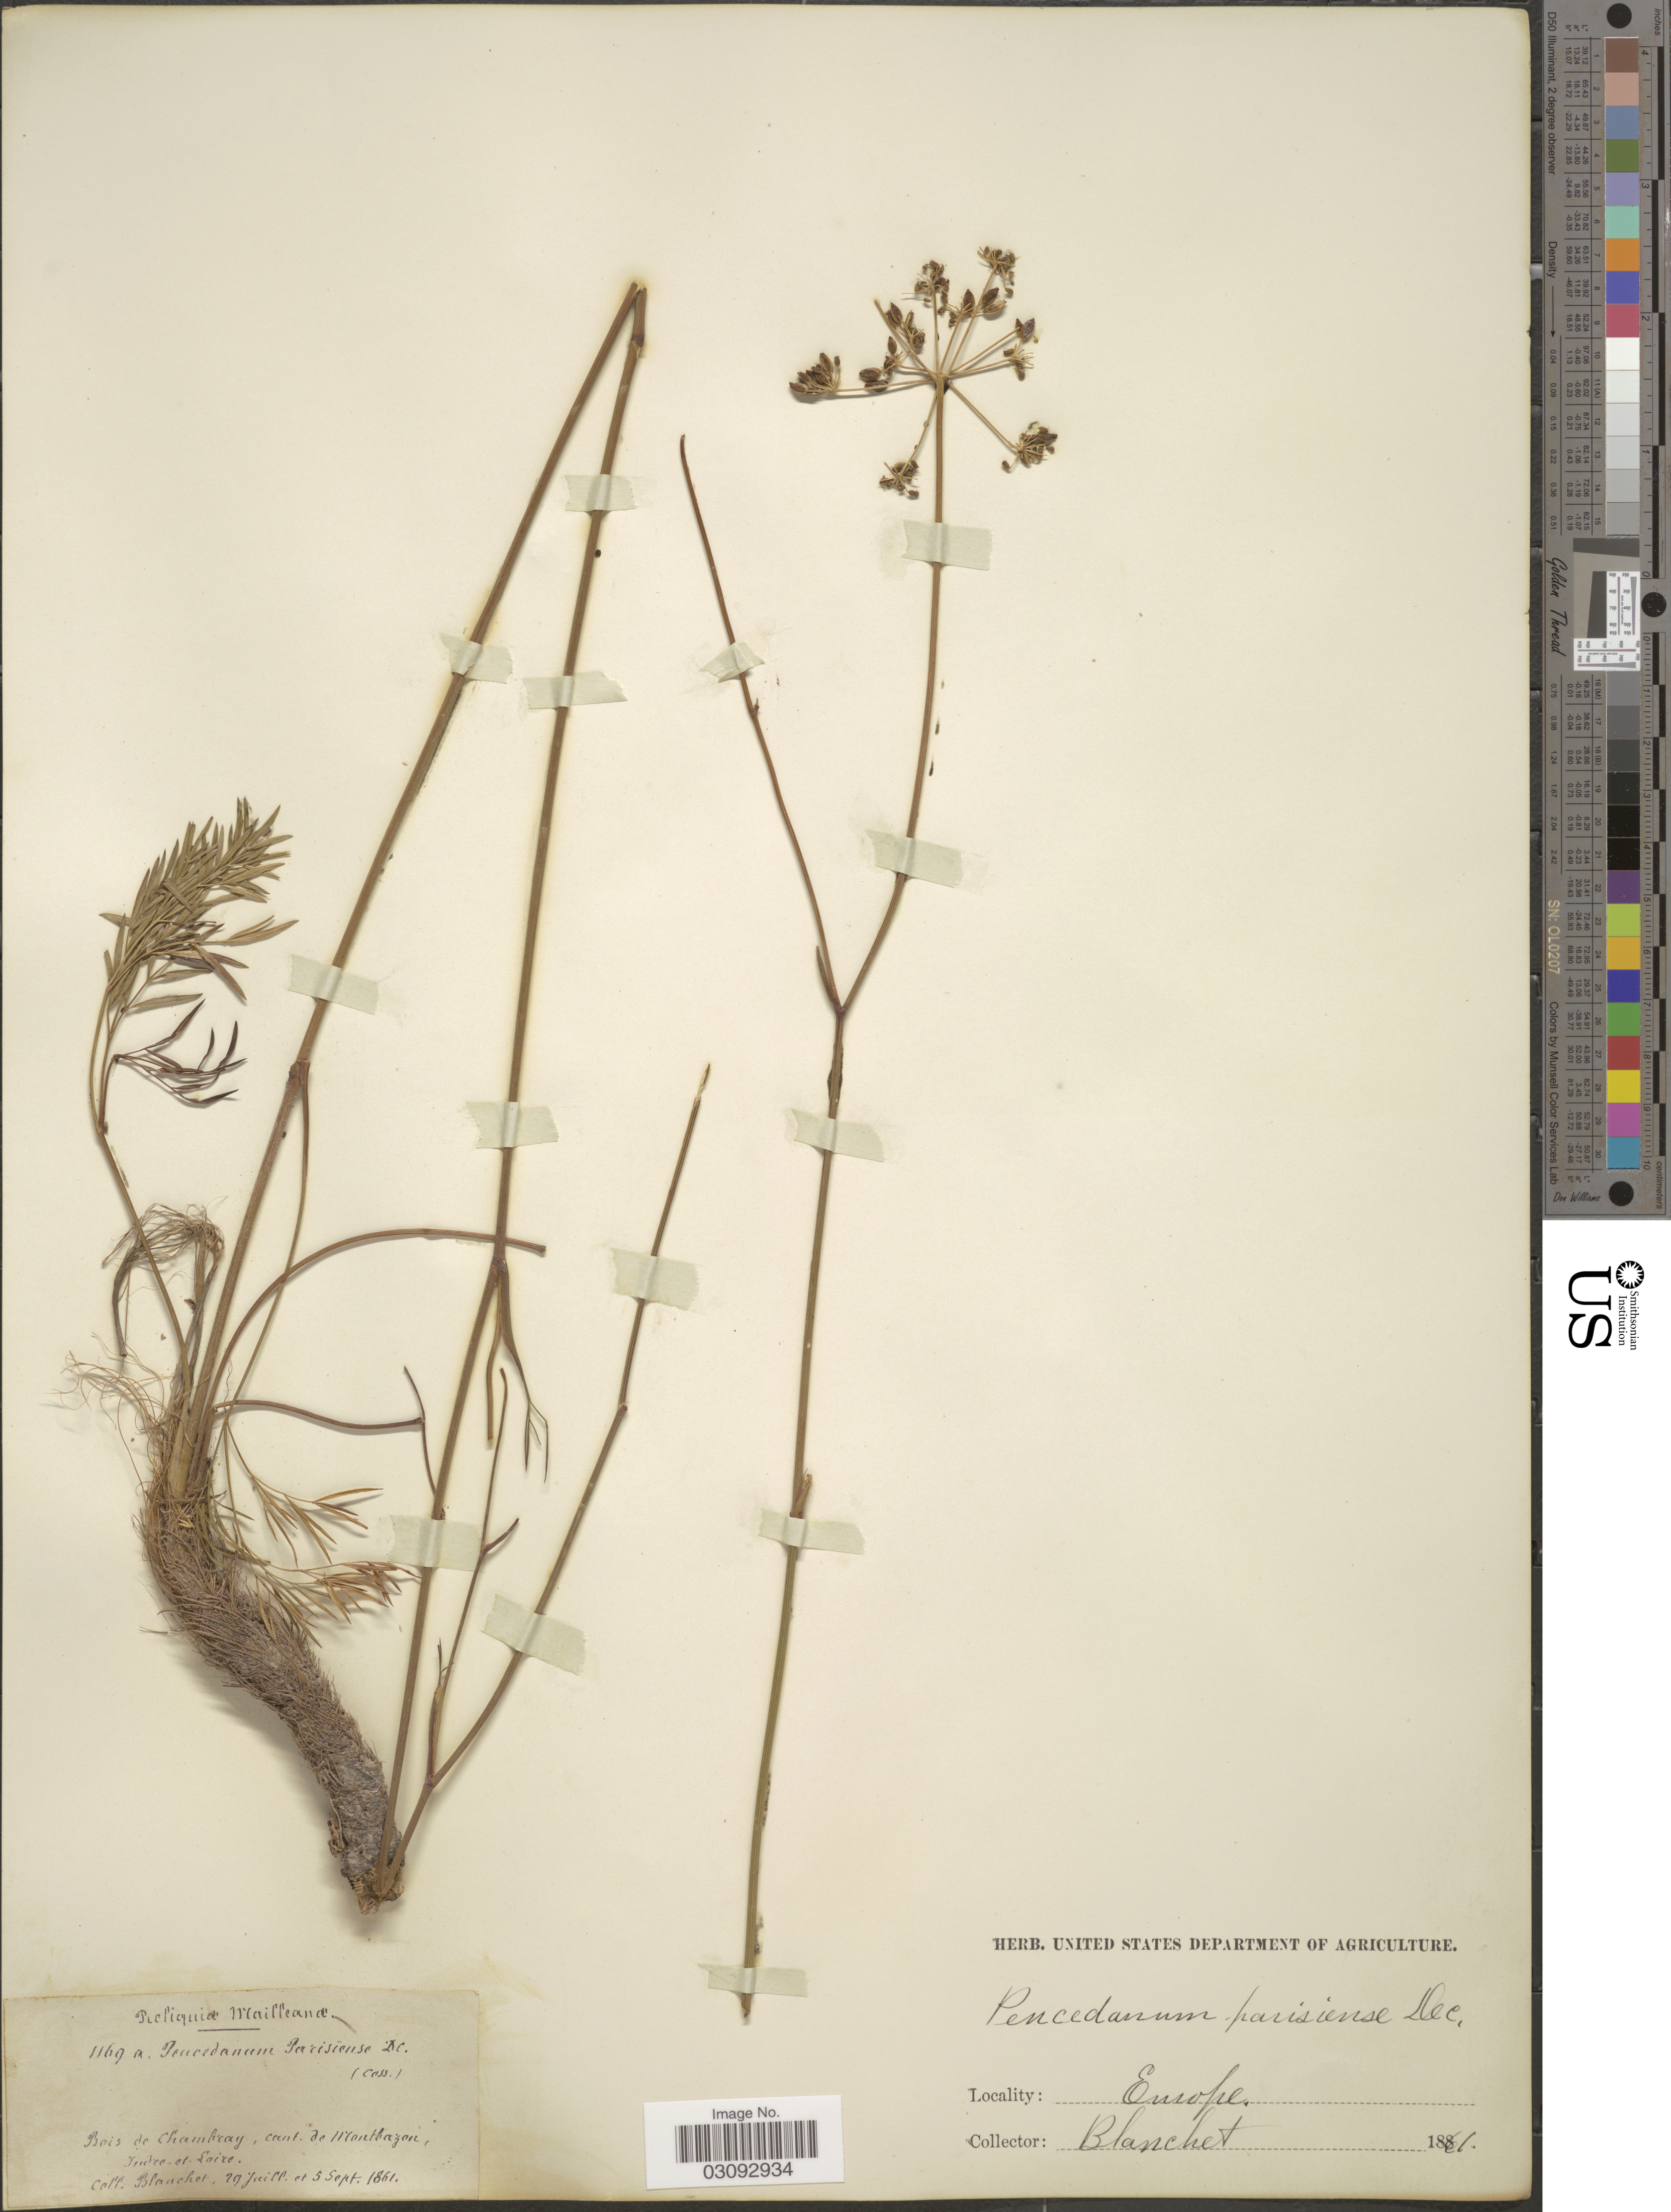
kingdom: Plantae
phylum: Tracheophyta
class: Magnoliopsida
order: Apiales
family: Apiaceae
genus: Peucedanum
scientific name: Peucedanum parisiense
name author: DC.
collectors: -. Blanchet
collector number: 1169a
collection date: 1861-07-29/1861-09-05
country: France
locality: Bois de Chambray, cant. de Montbazon, Indre-et-Loire, Europe.